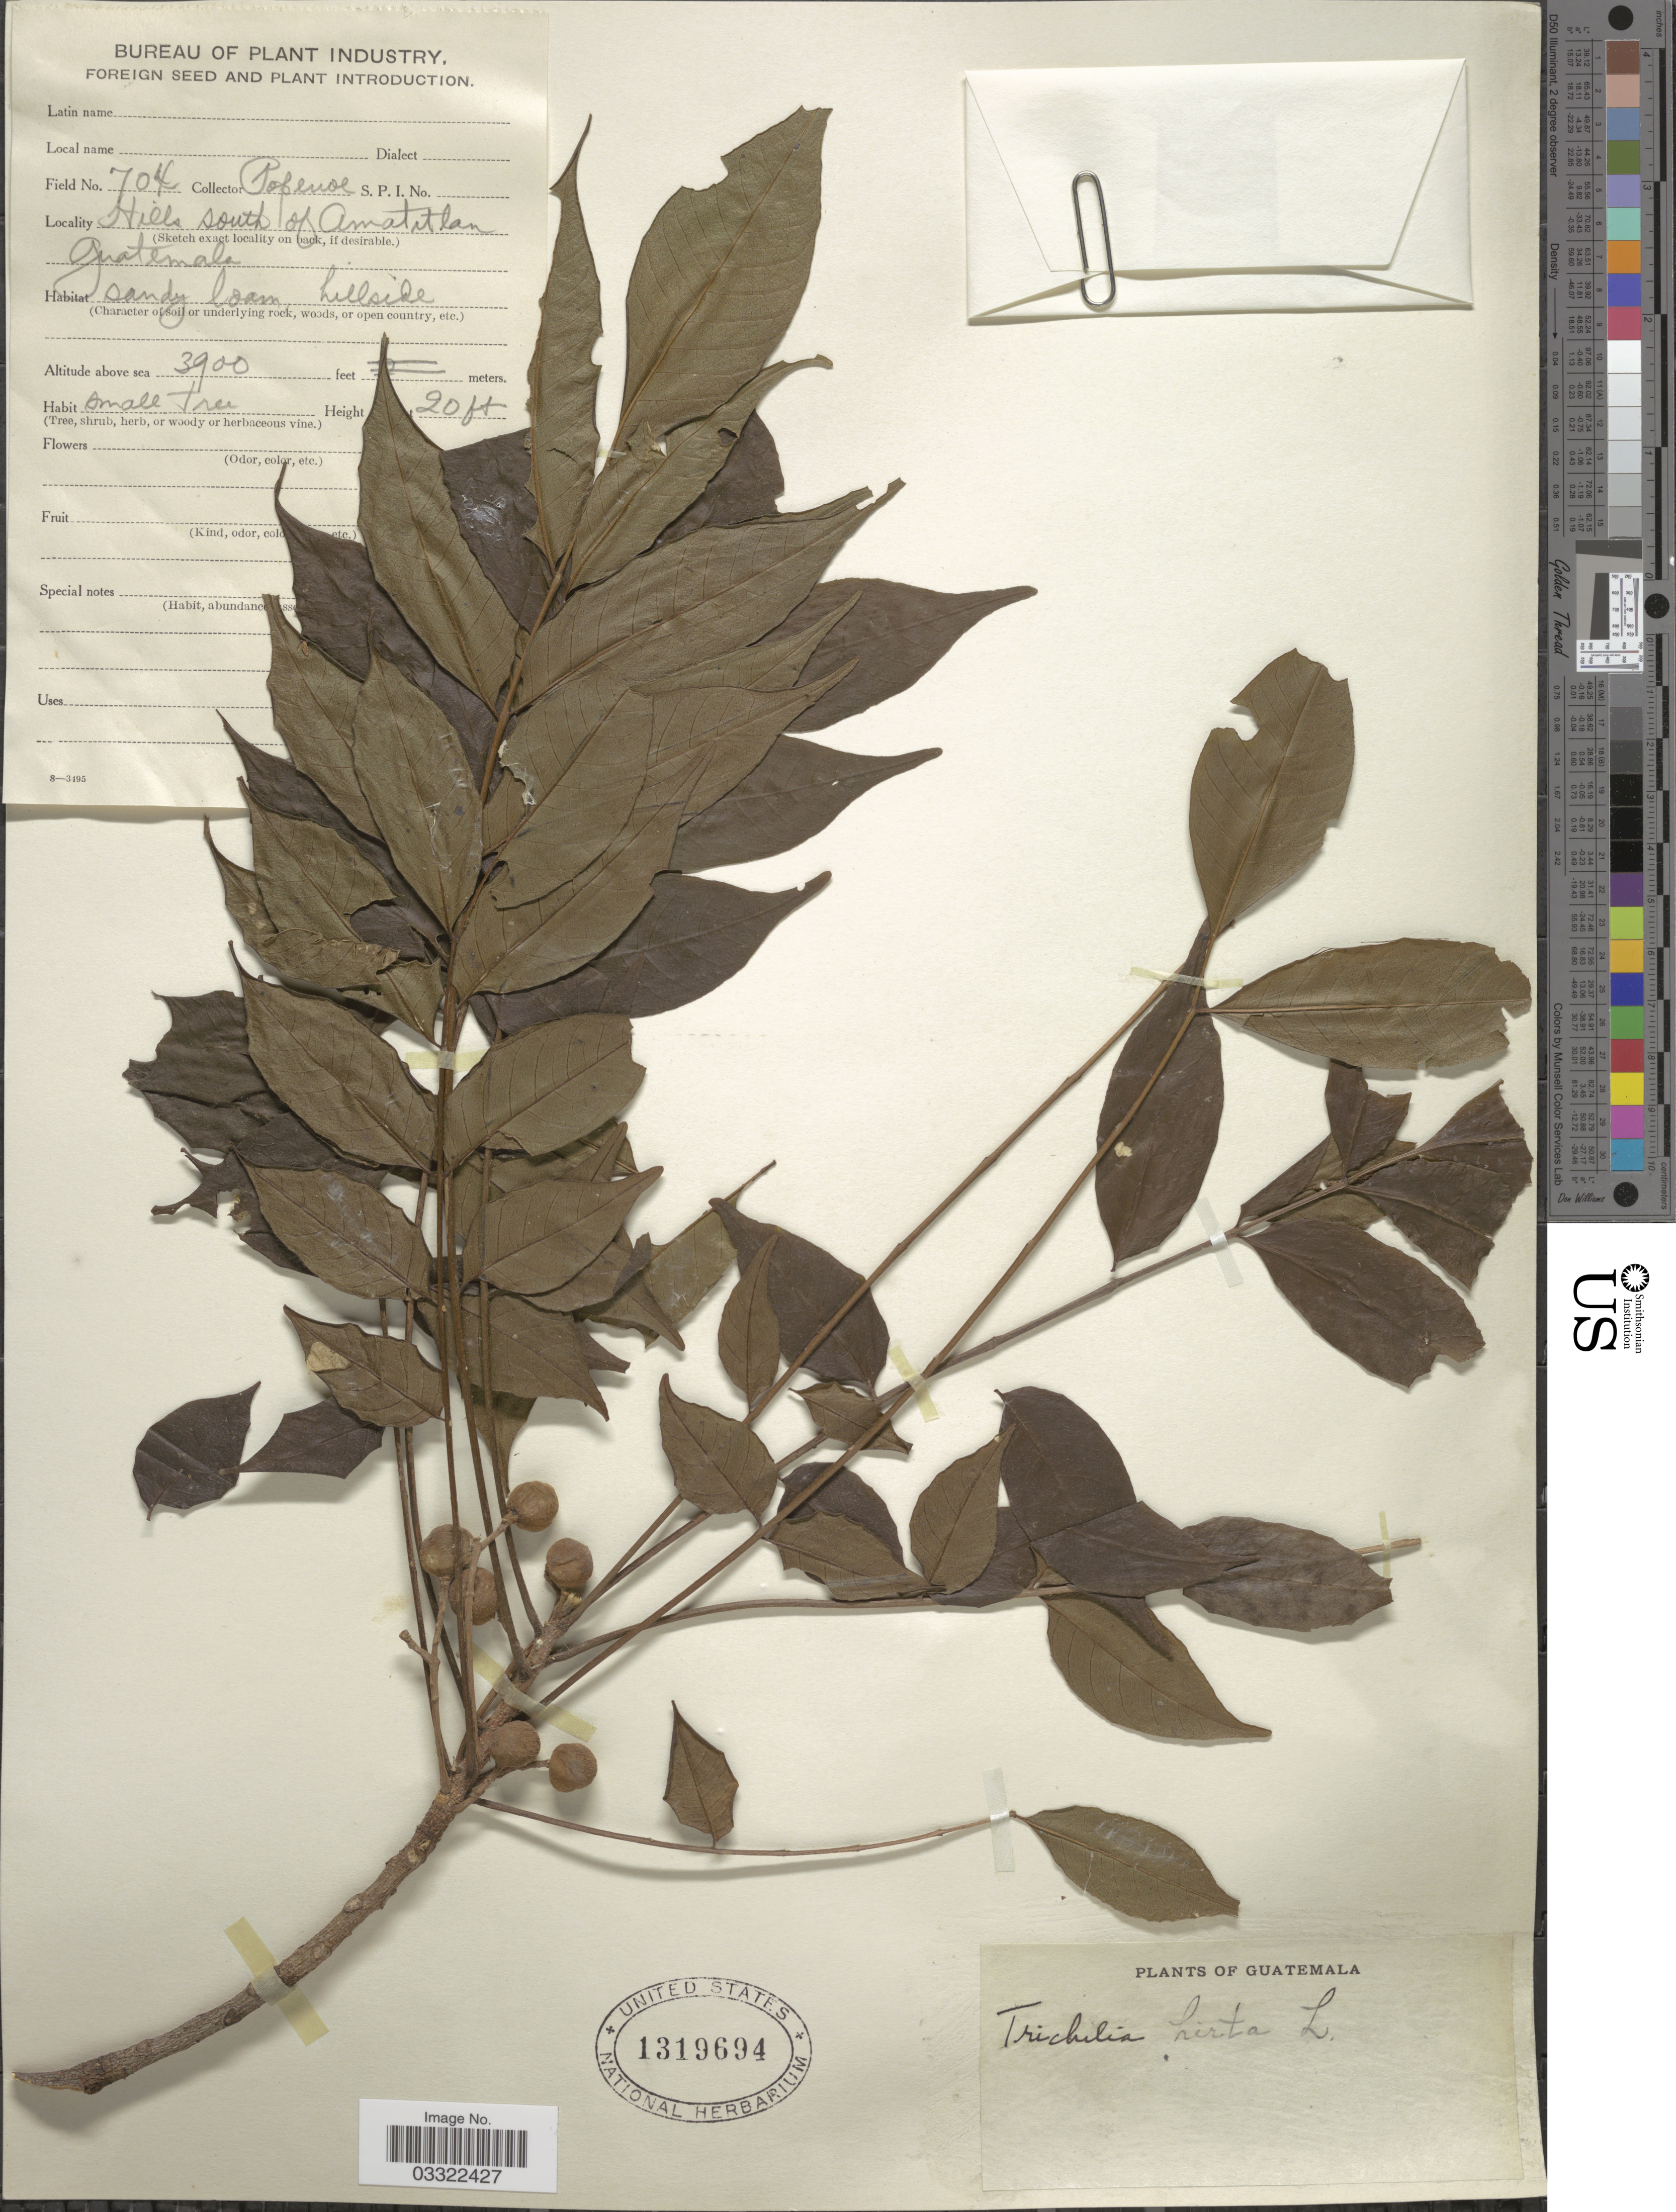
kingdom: Plantae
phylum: Tracheophyta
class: Magnoliopsida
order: Sapindales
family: Meliaceae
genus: Trichilia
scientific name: Trichilia hirta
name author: L.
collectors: -- Popenoe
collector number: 704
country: Guatemala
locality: Hills south of Amatitlan.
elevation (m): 1189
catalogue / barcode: US 1319694